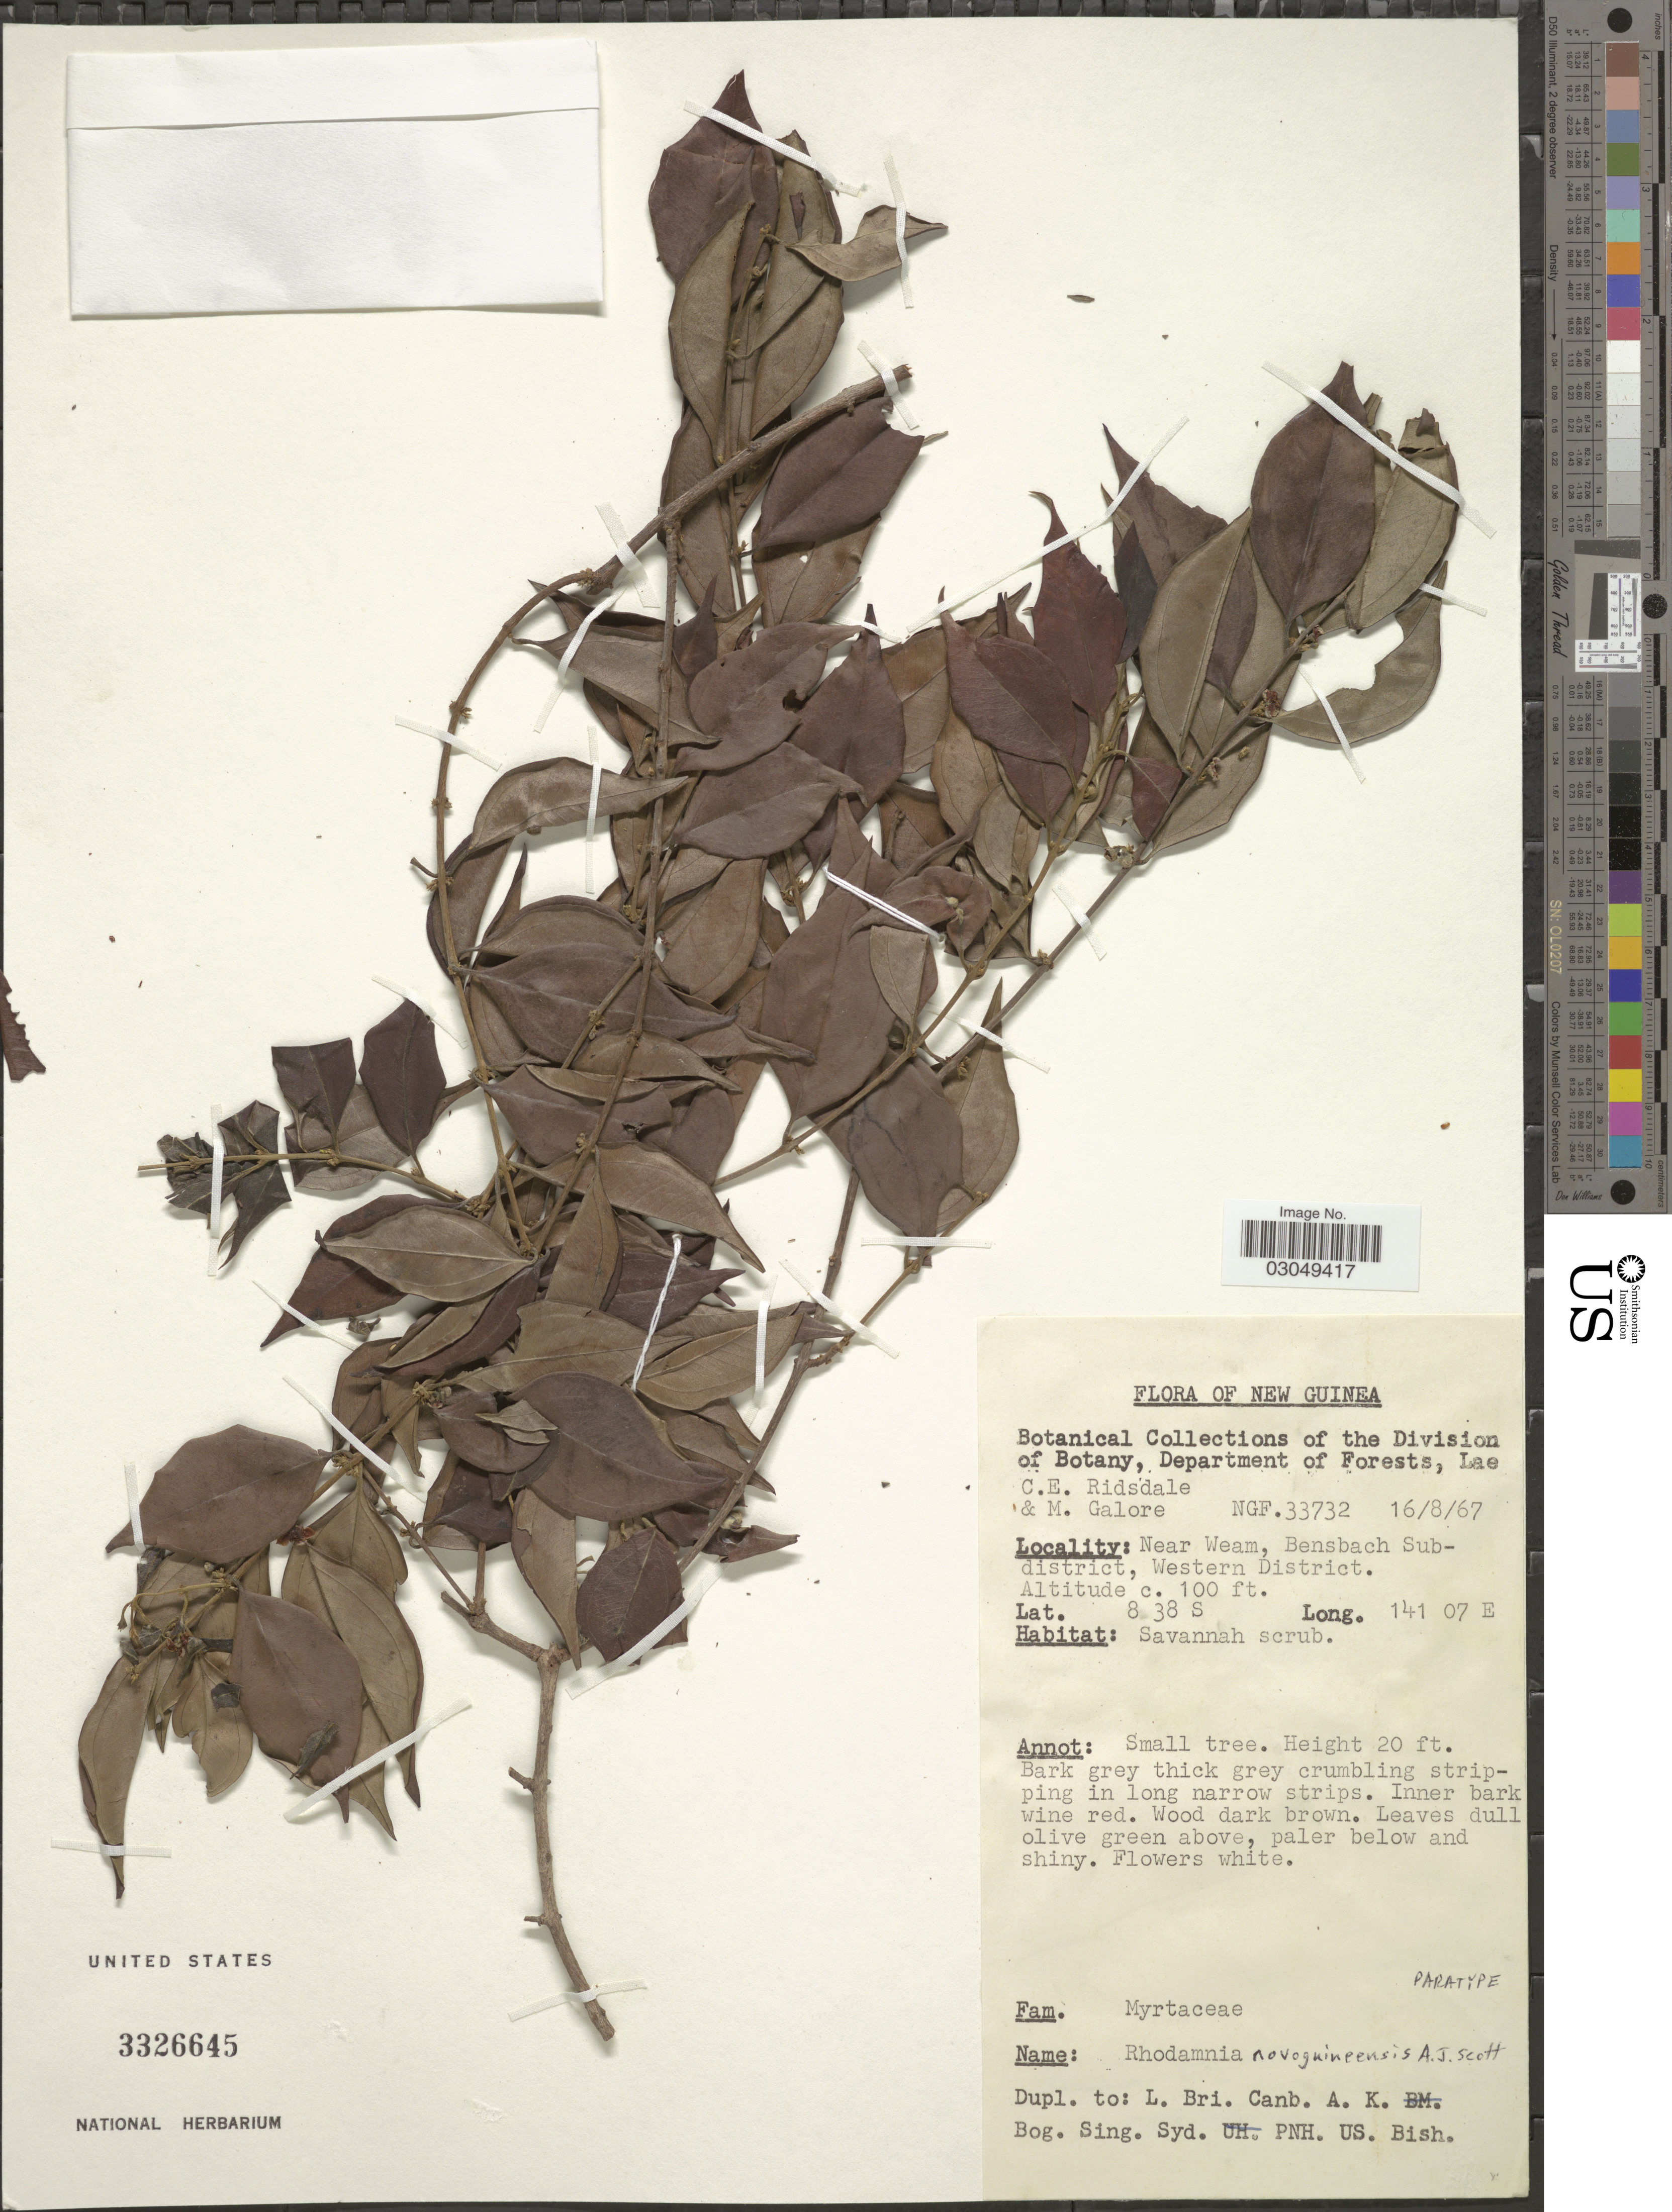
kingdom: Plantae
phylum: Tracheophyta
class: Magnoliopsida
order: Myrtales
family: Myrtaceae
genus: Rhodamnia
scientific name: Rhodamnia novoguineensis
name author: A.J. Scott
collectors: C. E. Ridsdale & M. Galore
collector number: NGF33732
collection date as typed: Transcribed d/m/y: 16/8/67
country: Papua New Guinea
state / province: Manus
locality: New Guinea. Near Weam, Bensbach Subdistrict, Western District.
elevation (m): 30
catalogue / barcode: US 3326645